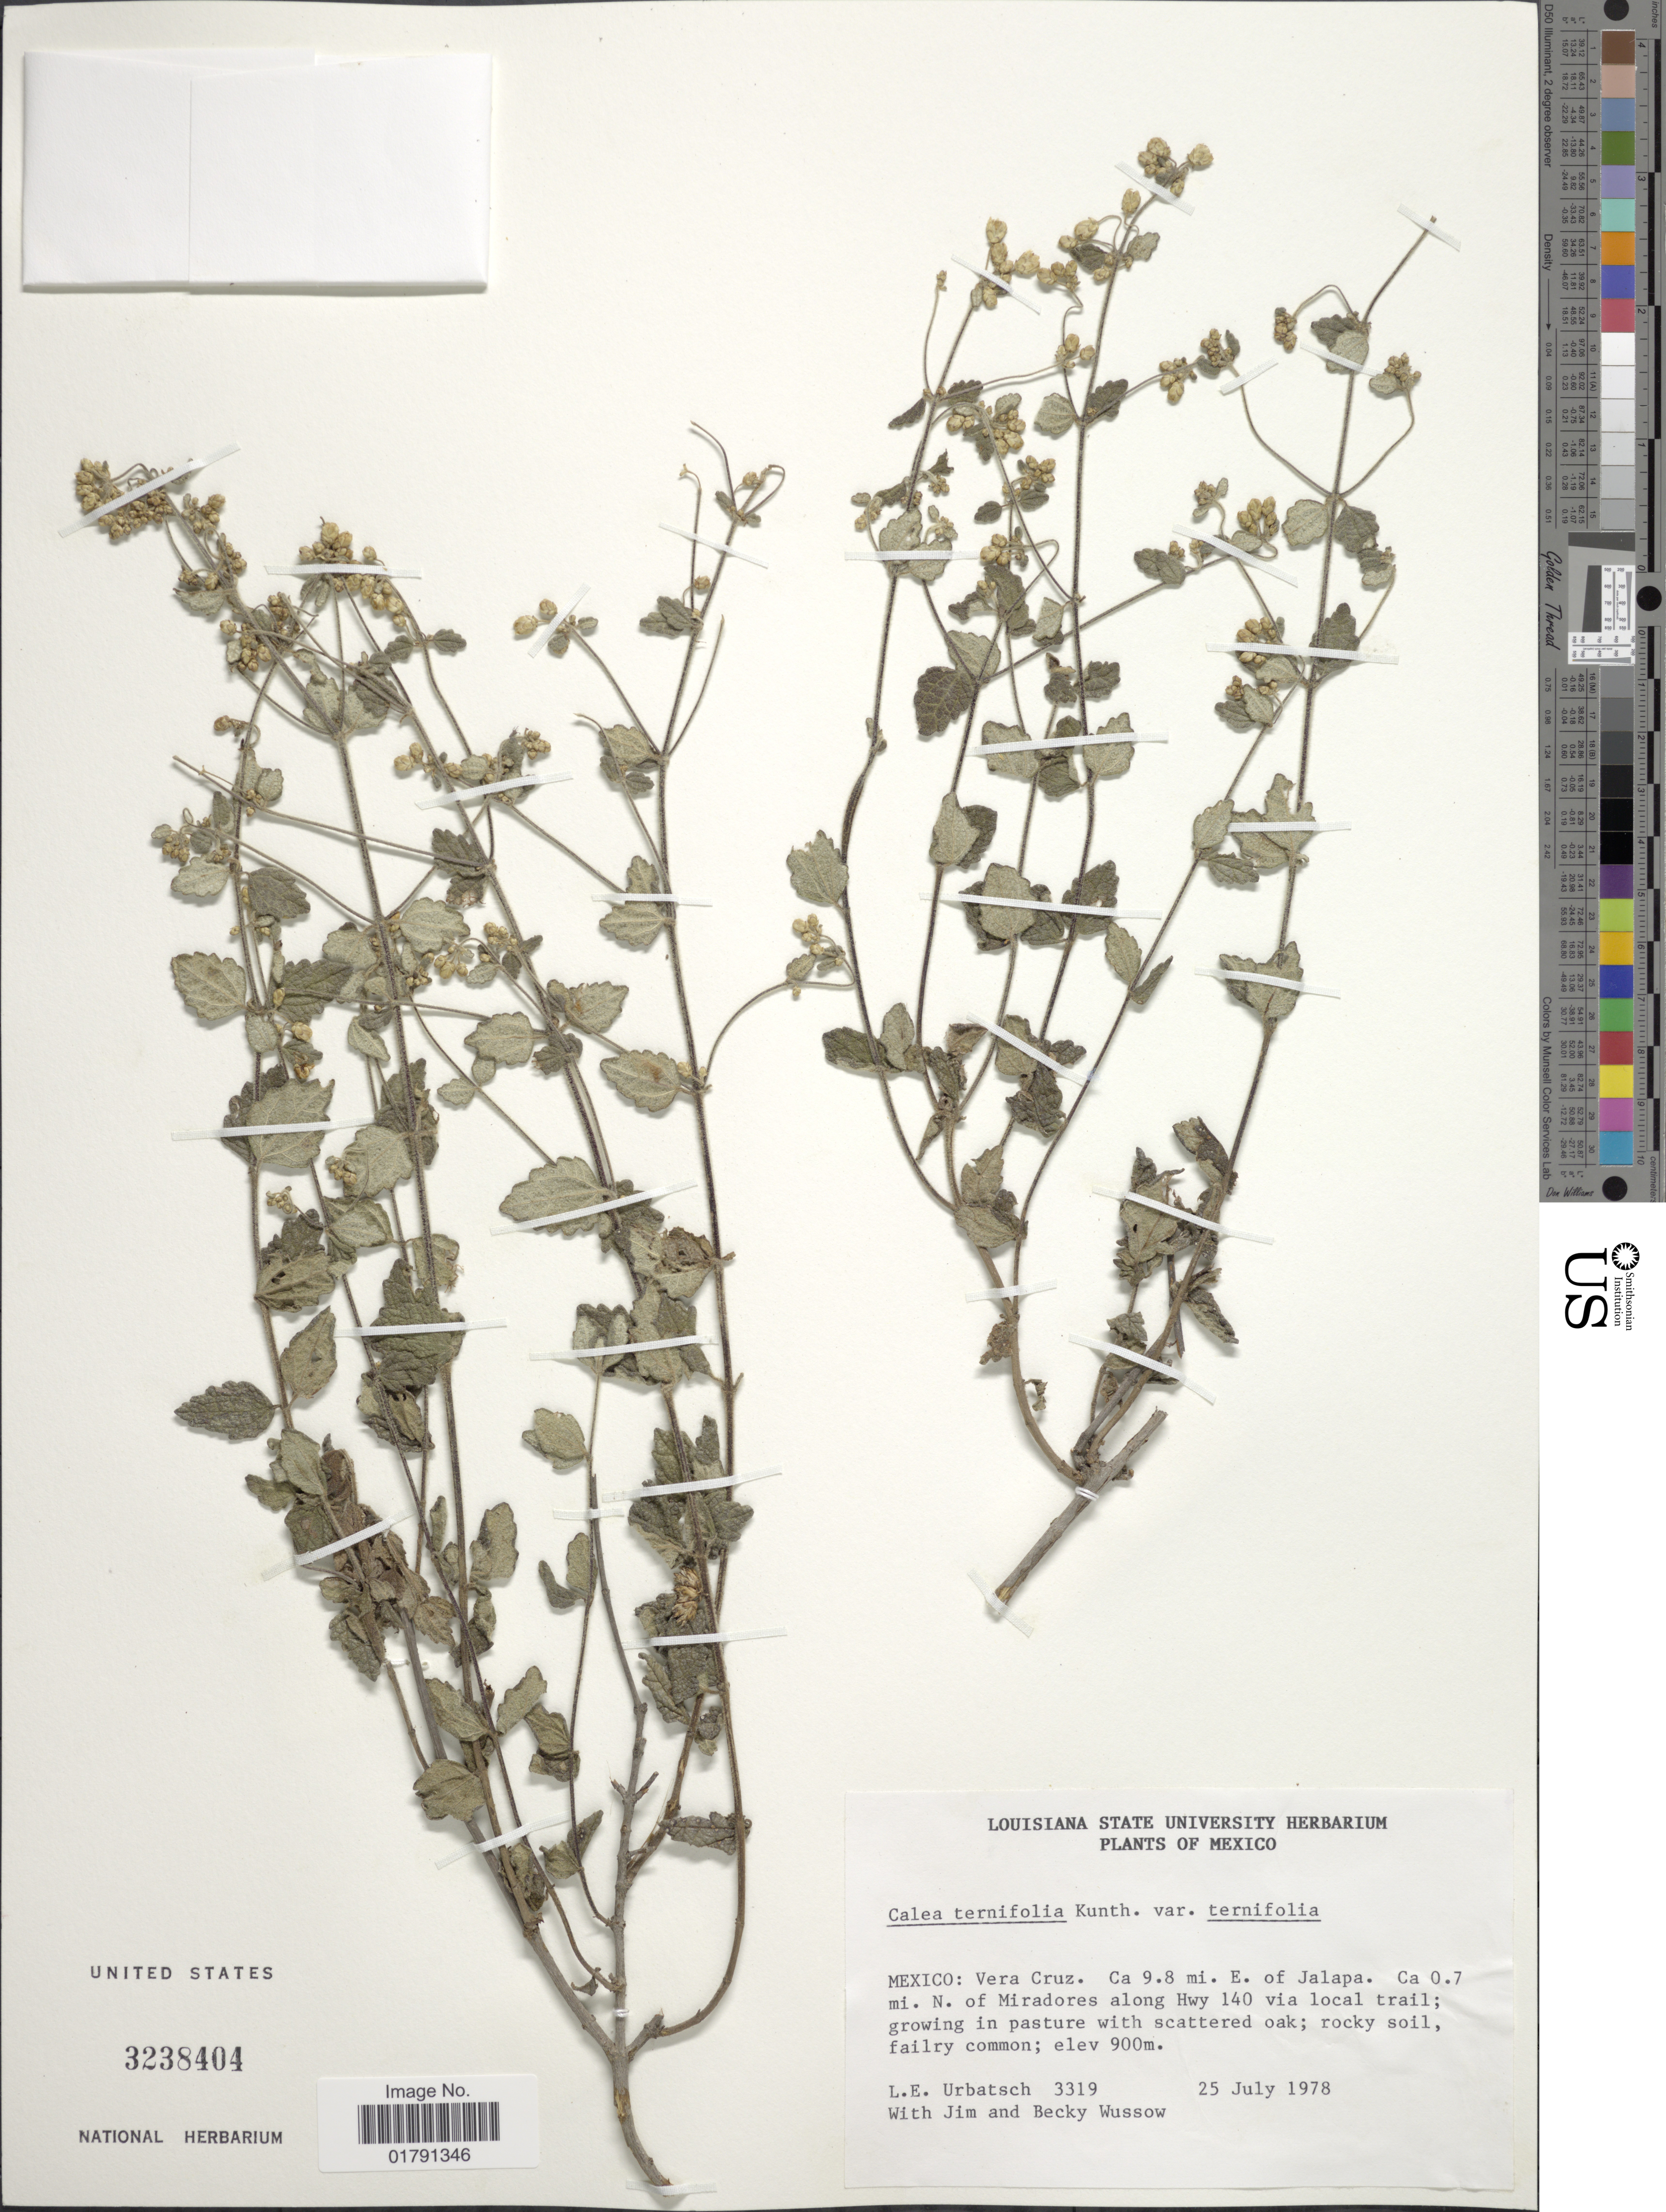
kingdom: Plantae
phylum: Tracheophyta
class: Magnoliopsida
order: Asterales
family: Asteraceae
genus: Calea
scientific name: Calea trichotoma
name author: Donn. Sm.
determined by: Bueno, Vinicius Resende, (ICN), Universidade Federal do Rio Grande do Sul (BRAZIL)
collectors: L. E. Urbatsch, J. Wussow & B. Wussow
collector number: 3319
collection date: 1978-07-25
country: Mexico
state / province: Veracruz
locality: Vera Cruz, ca 9.8 mi E of Jalapa, ca 0.7 mi N of Miradores along Hwy 140 via local trail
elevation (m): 900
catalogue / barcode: US 3238404